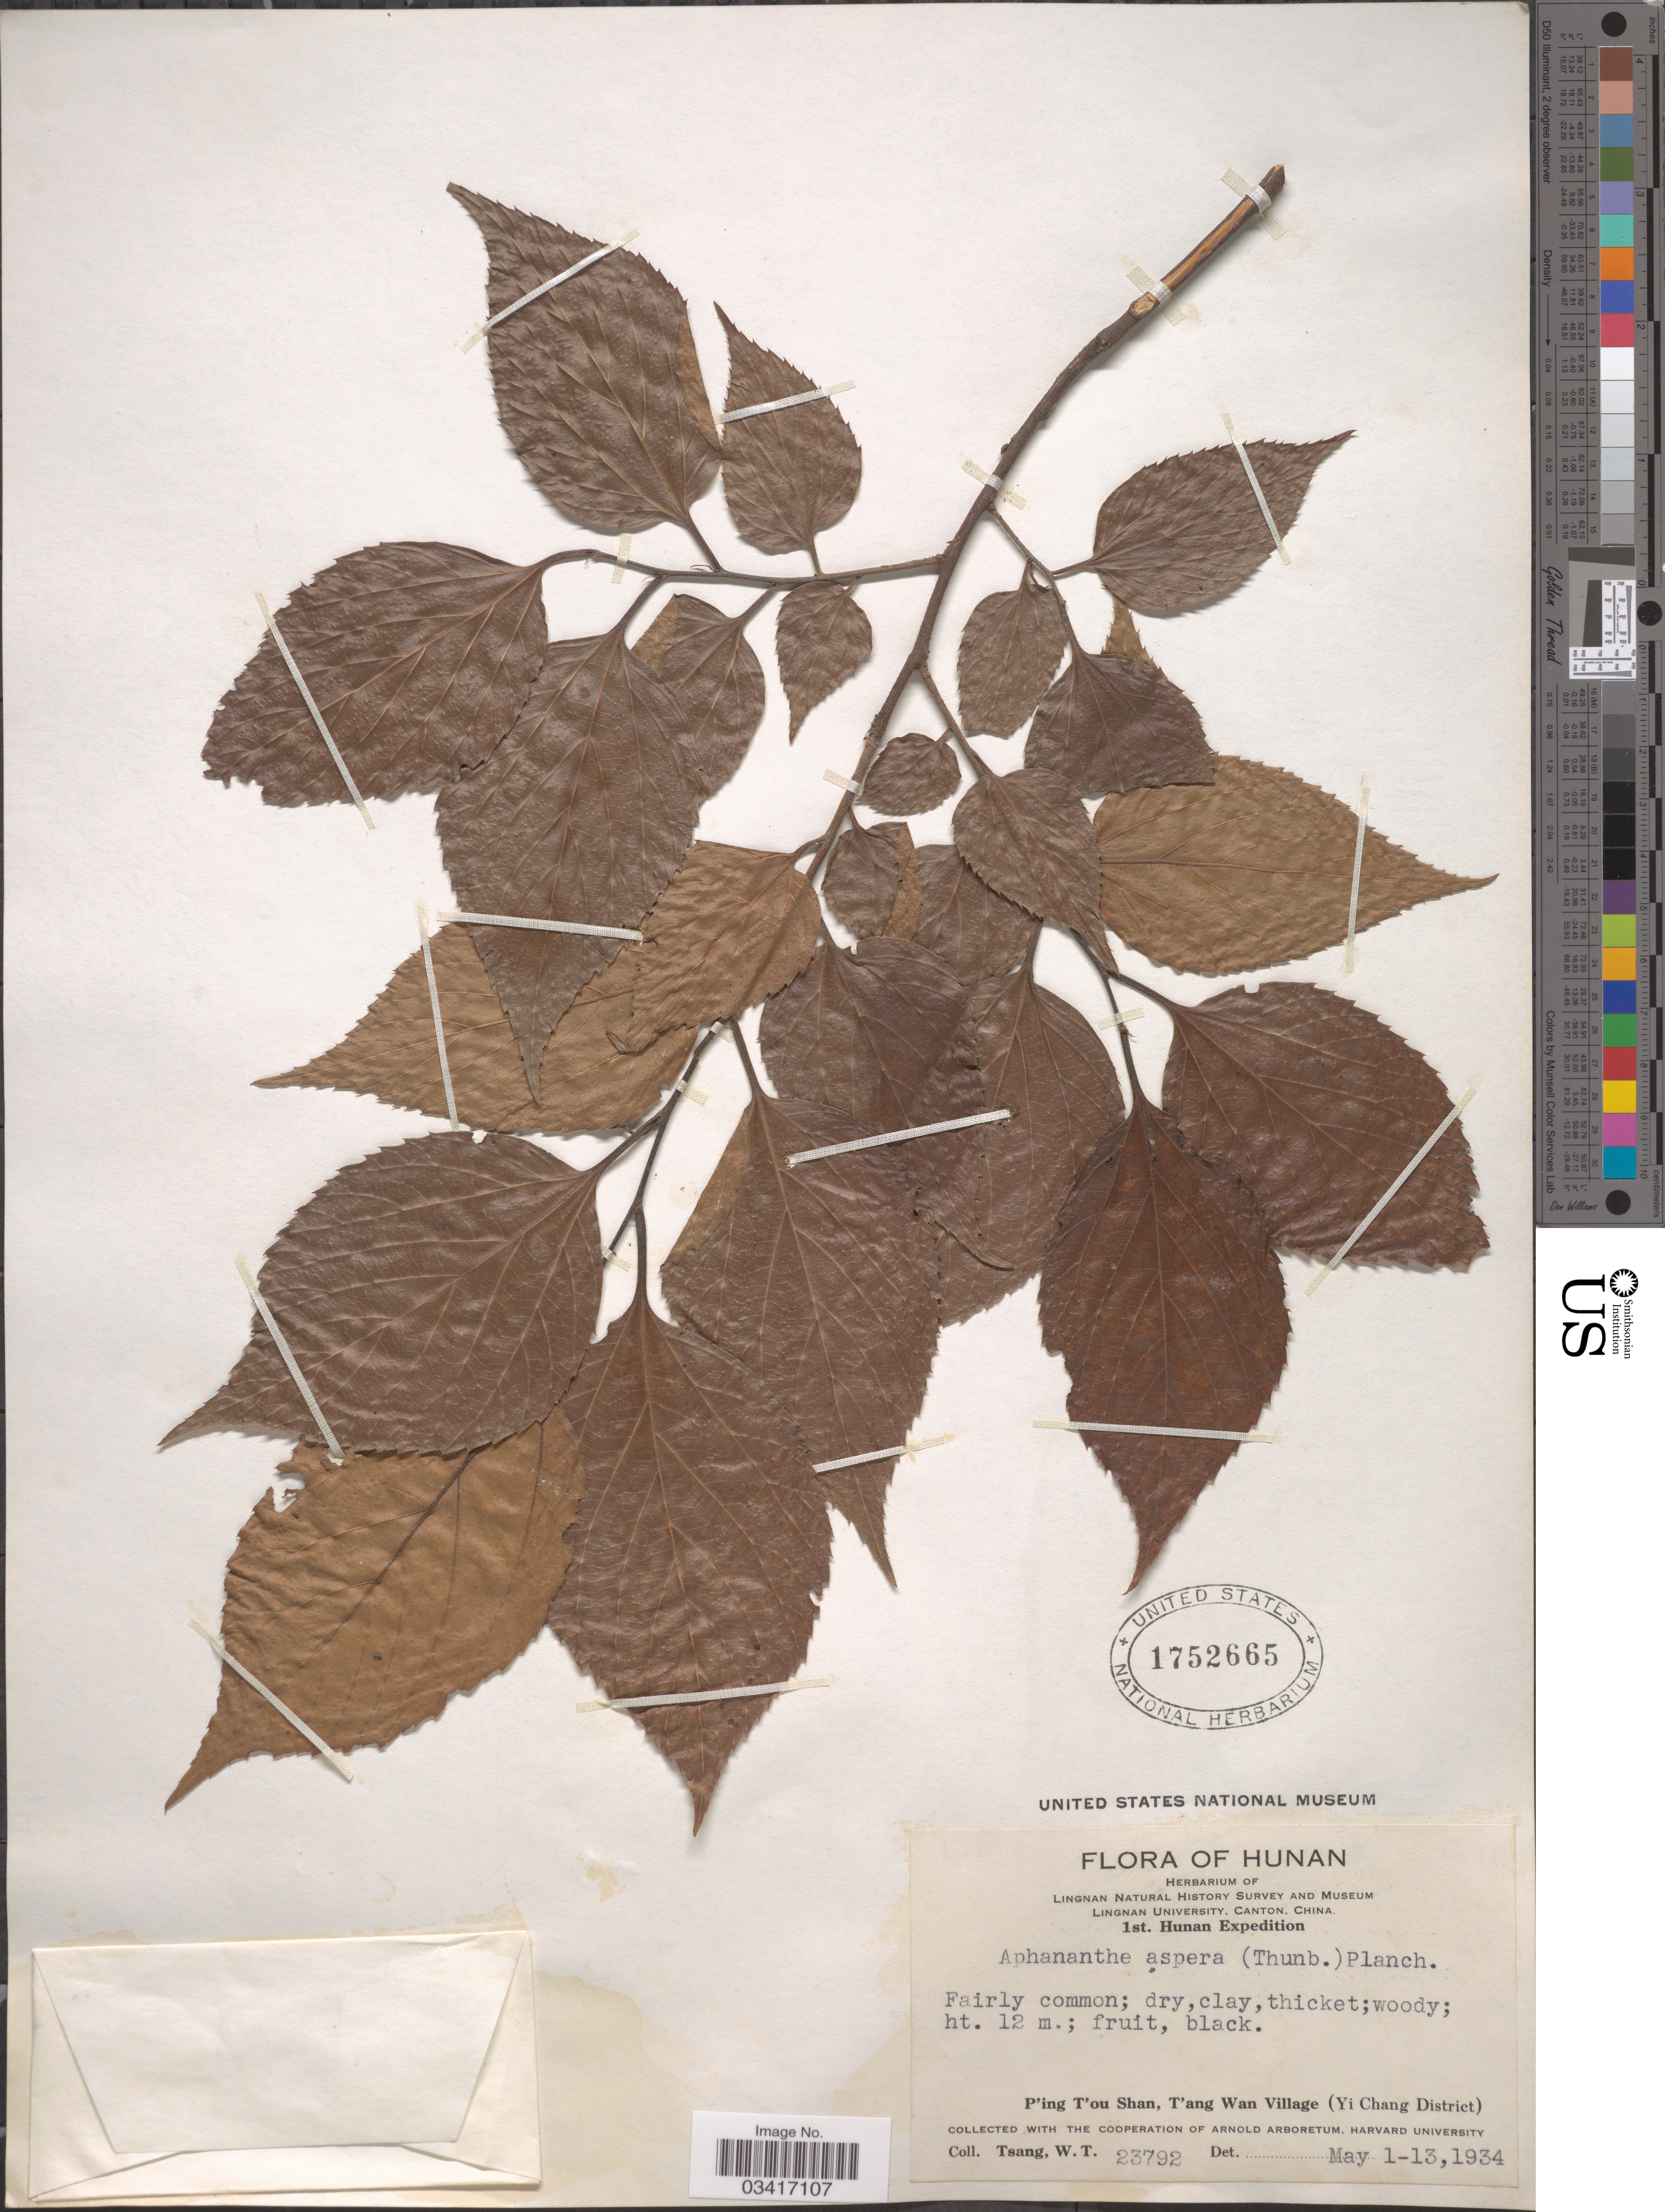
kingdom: Plantae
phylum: Tracheophyta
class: Magnoliopsida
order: Rosales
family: Cannabaceae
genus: Aphananthe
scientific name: Aphananthe aspera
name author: Planch.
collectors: W. T. Tsang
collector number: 23792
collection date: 1934-05-01/1934-05-13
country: China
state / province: Hunan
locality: P'ing T'ou Shan, T'ang Wan Village (Yi Chang District).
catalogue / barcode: US 1752665